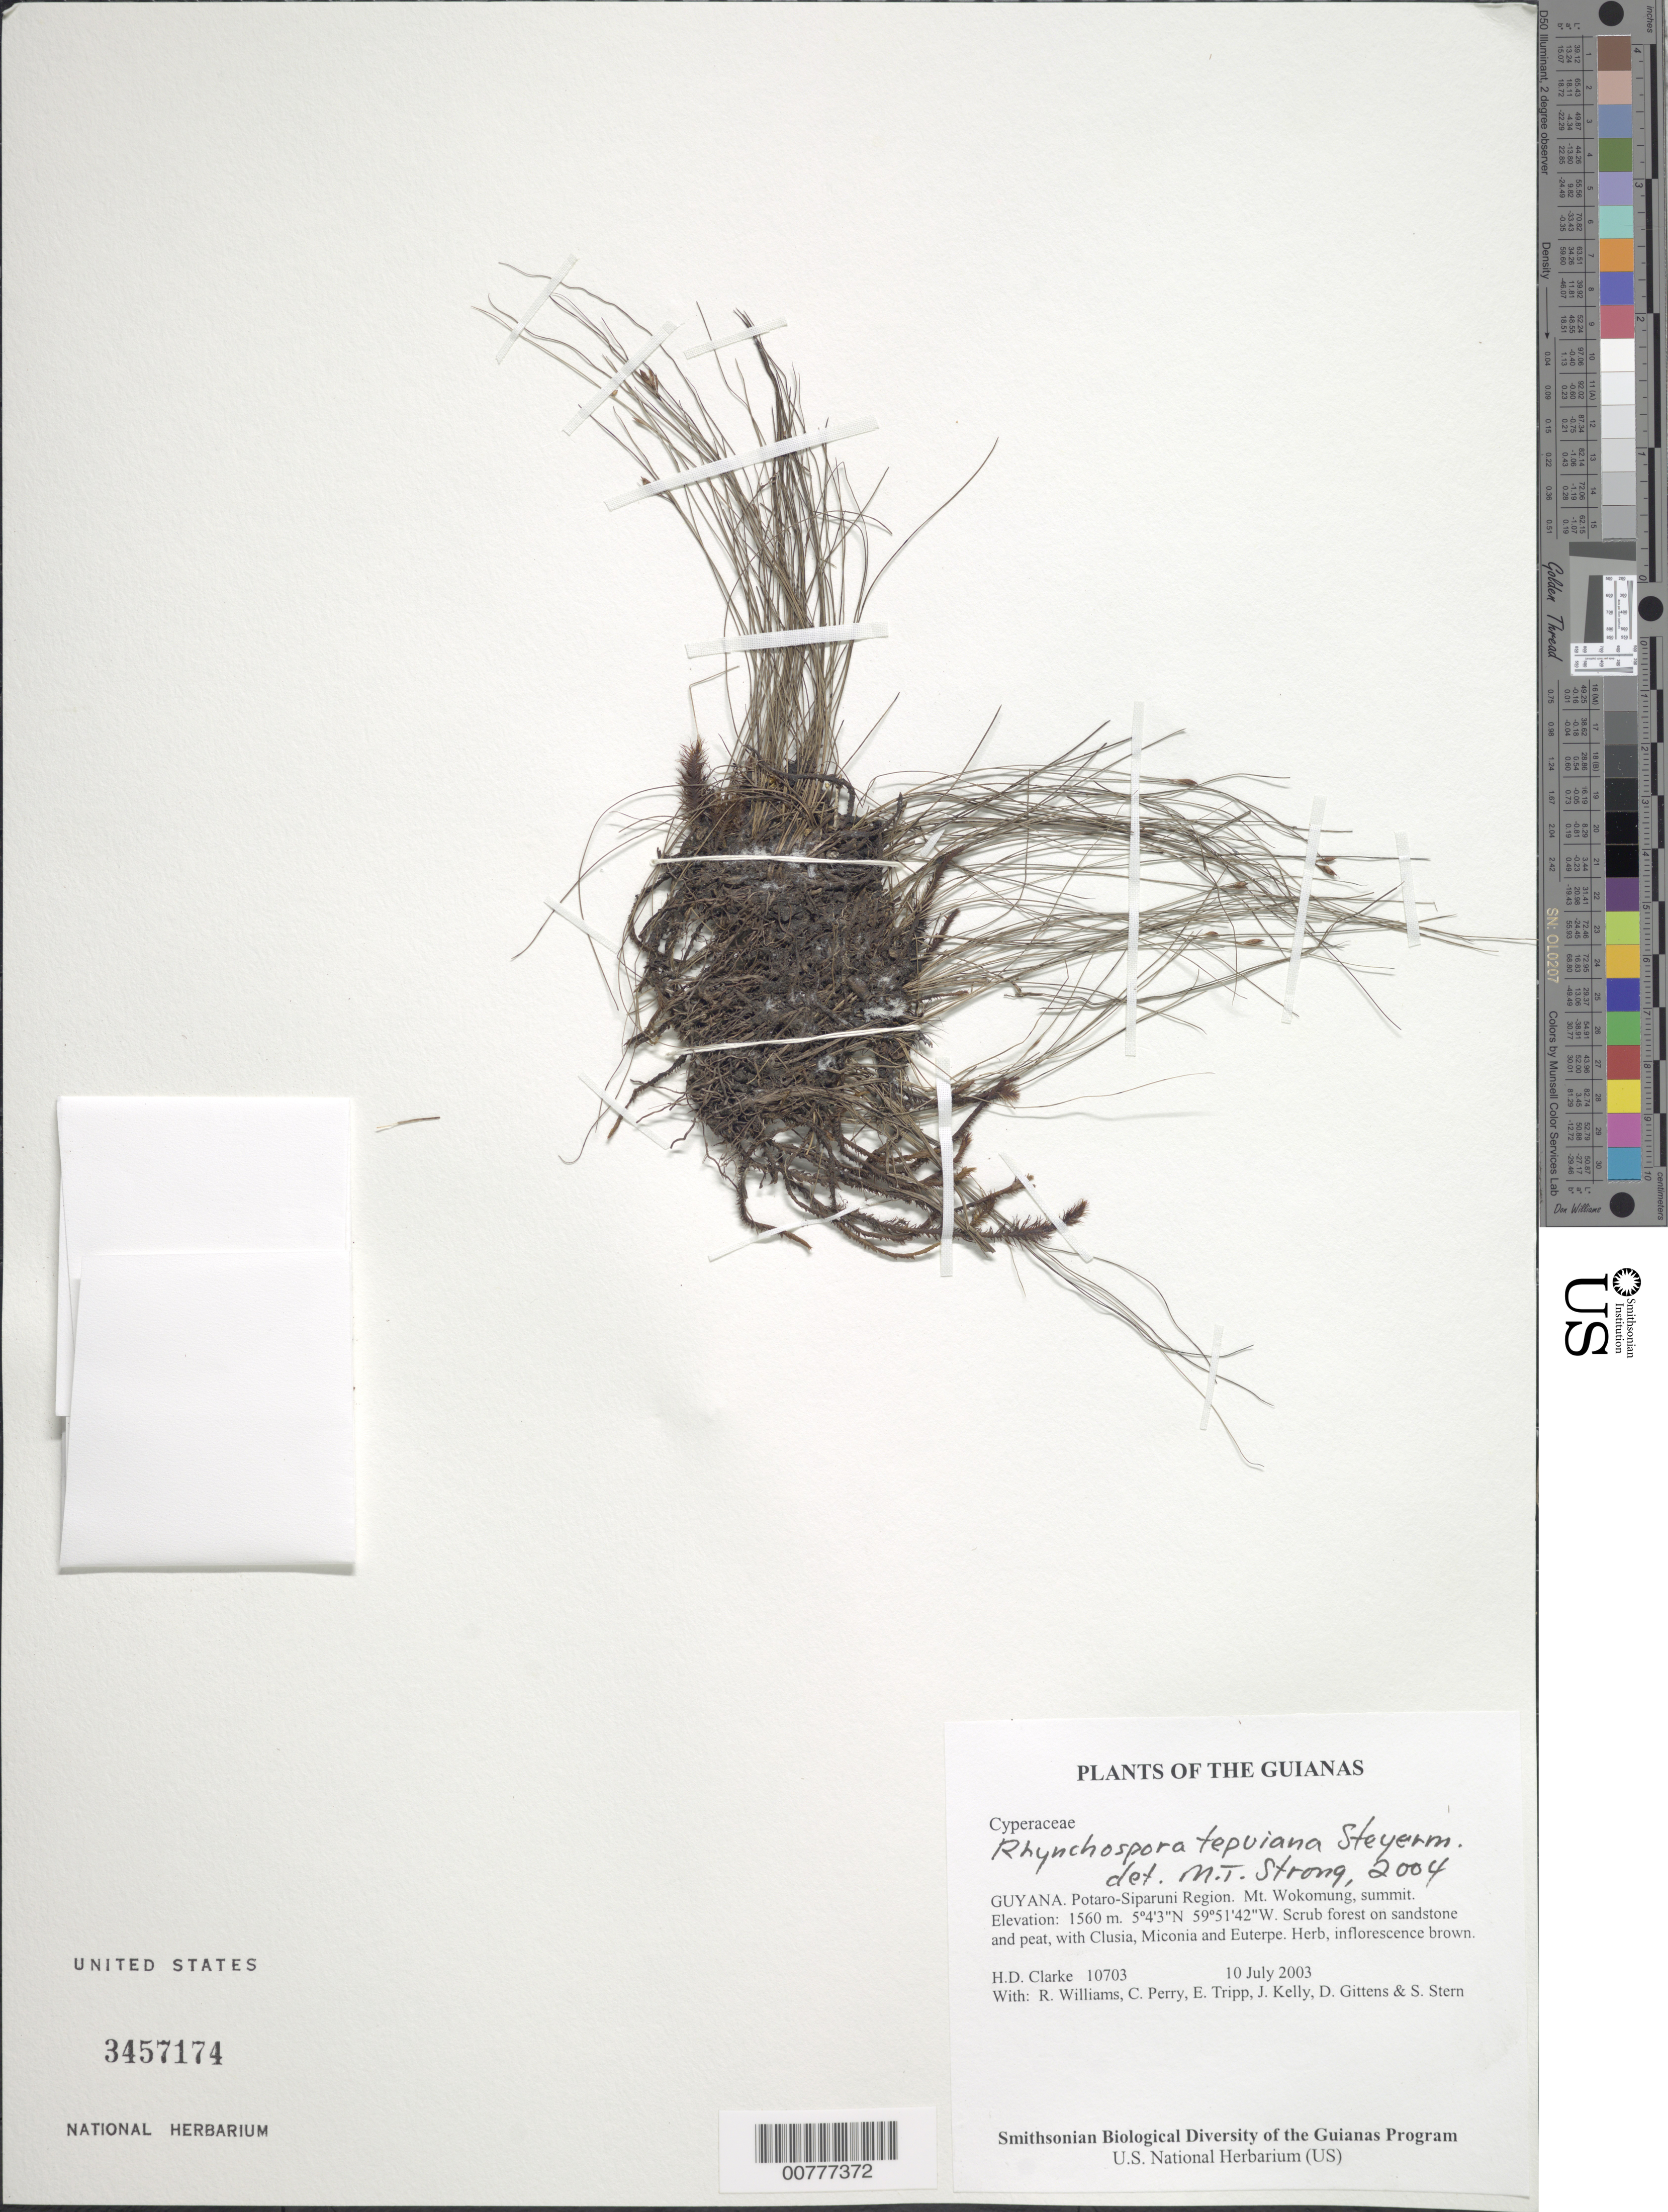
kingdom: Plantae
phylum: Tracheophyta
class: Liliopsida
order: Poales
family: Cyperaceae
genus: Rhynchospora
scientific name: Rhynchospora tepuiana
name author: Steyerm.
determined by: Strong, M. T., (US), Smithsonian Institution - National Museum of Natural History (UNITED STATES)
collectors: H. D. Clarke, R. Williams, C. Perry, E. Tripp, J. Kelly, D. Gittens & S. R. Stern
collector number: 10703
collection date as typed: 10 July 2003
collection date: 2003-07-10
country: Guyana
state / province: Potaro-Siparuni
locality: Mt. Wokomung, summit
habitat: Scrub forest on sandstone and peat, with Clusia, Miconia and Euterpe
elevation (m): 1560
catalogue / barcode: US 3457174